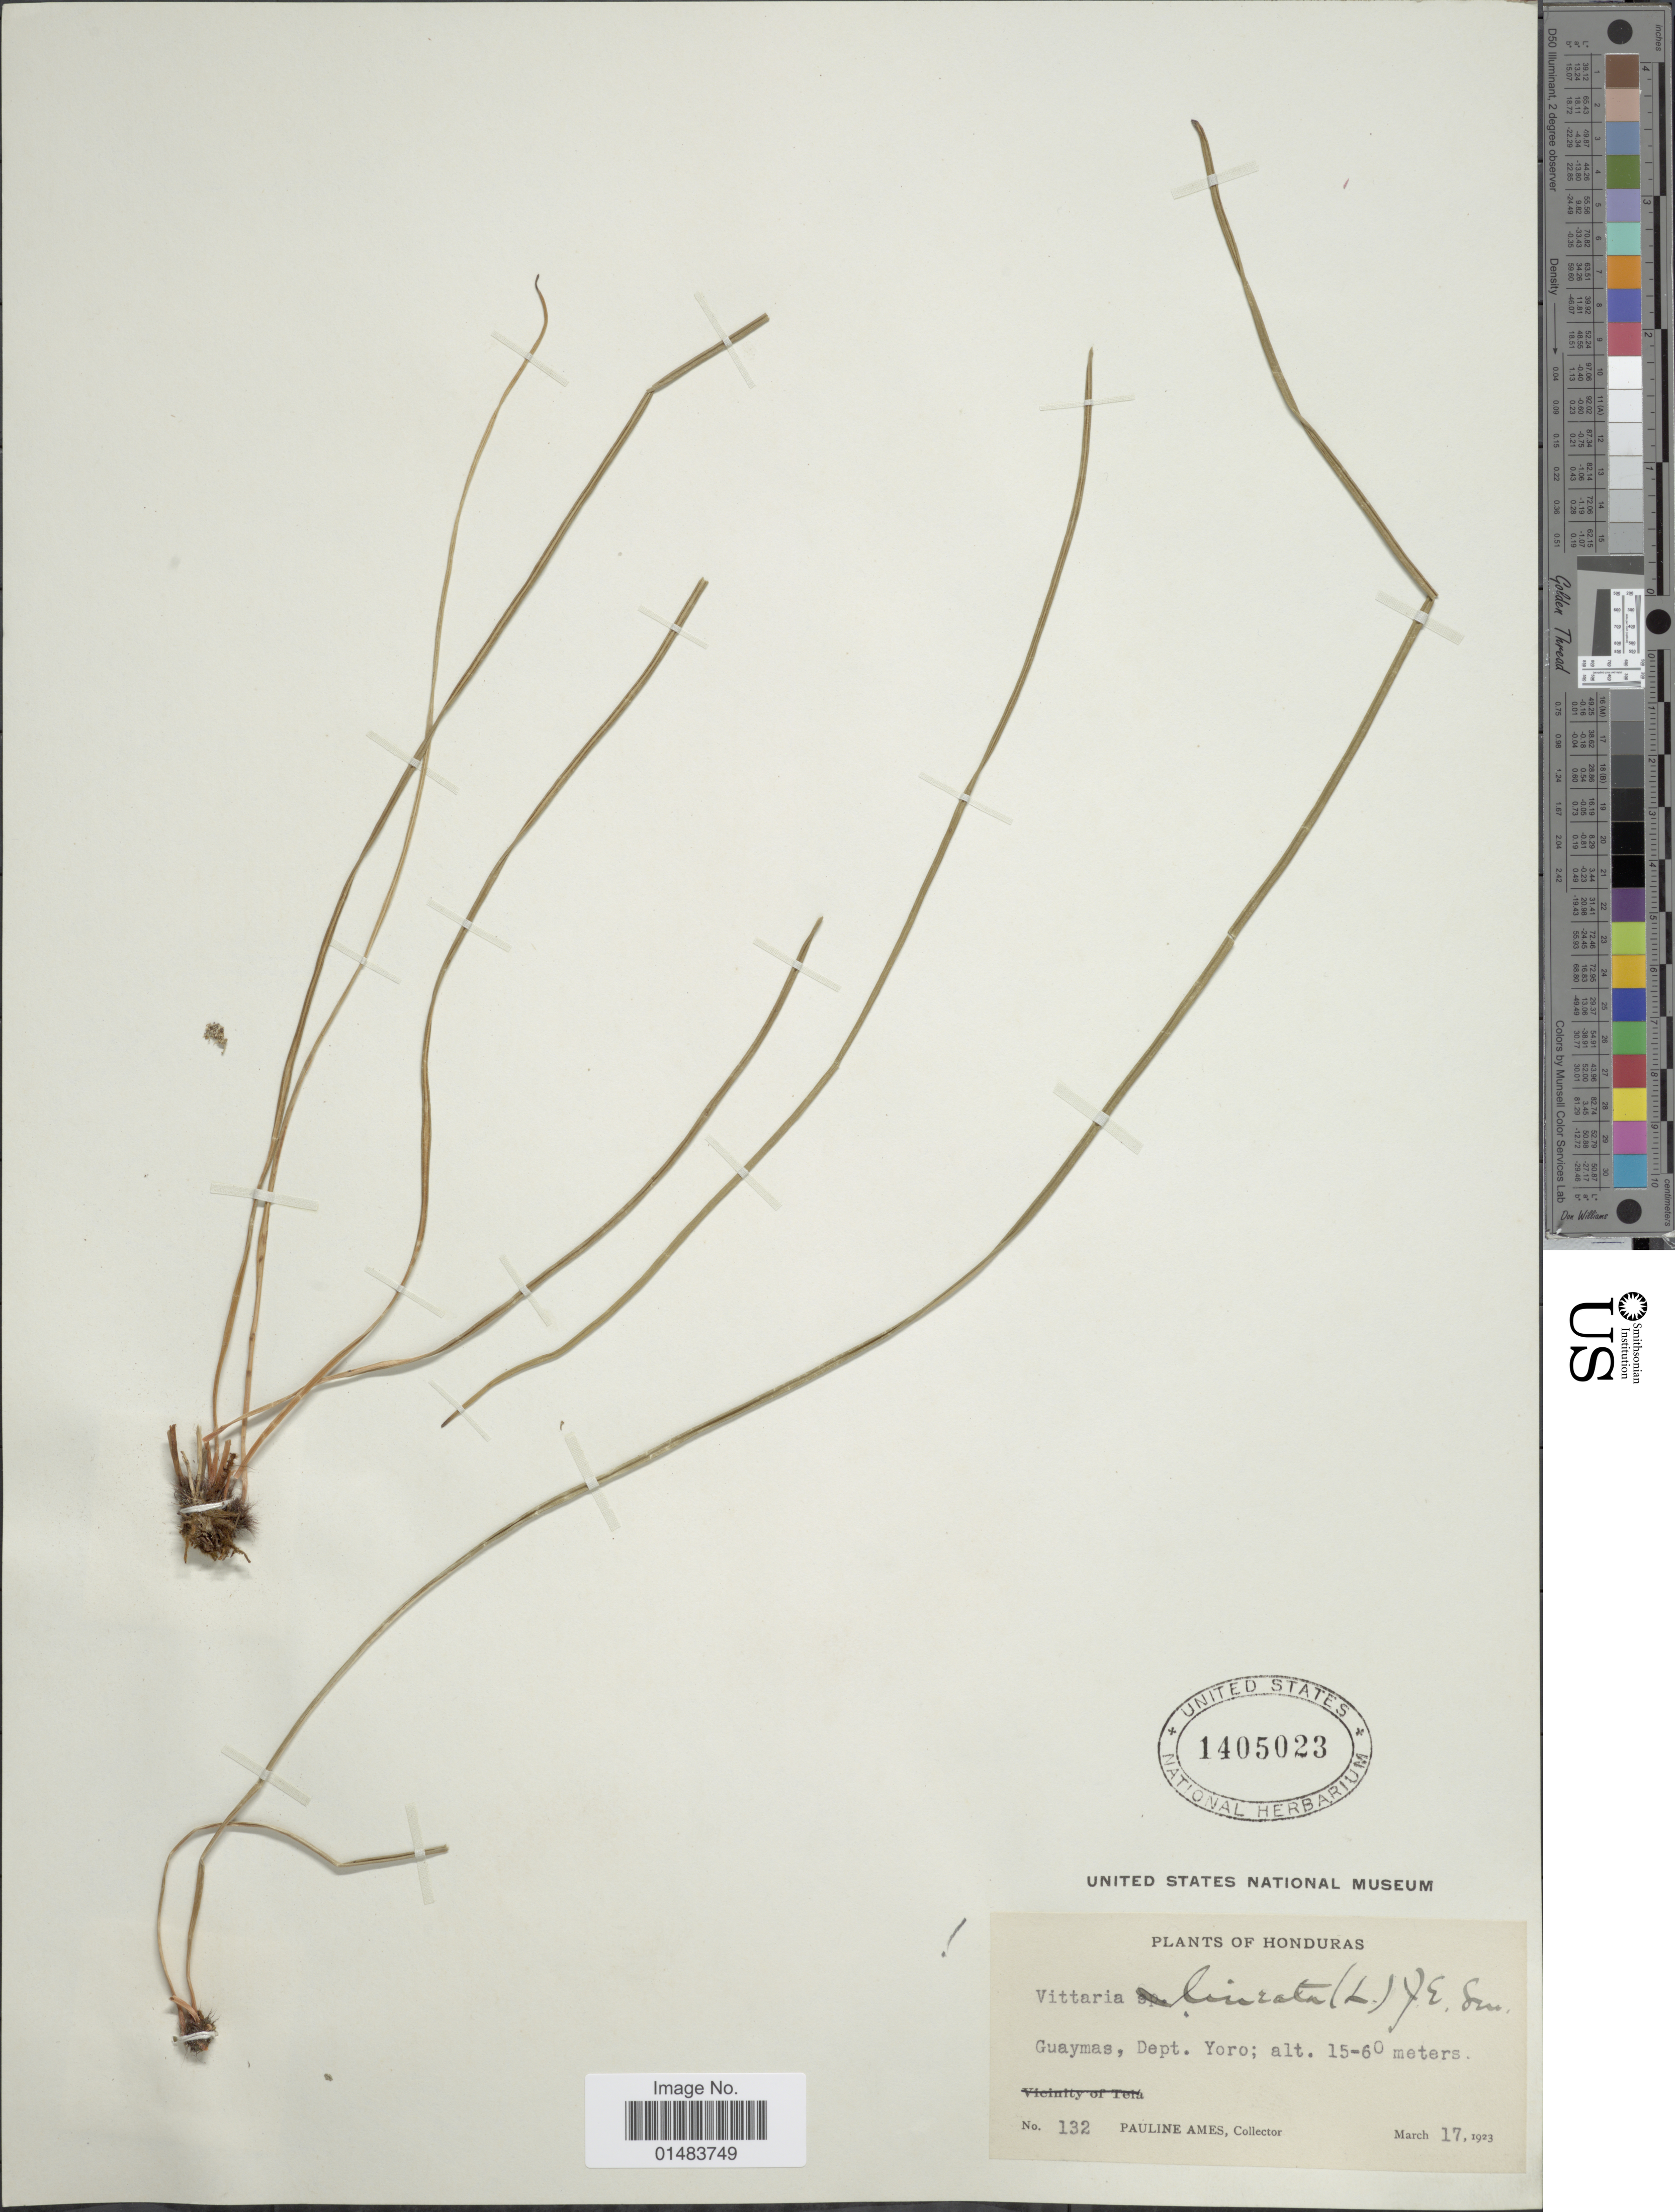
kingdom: Plantae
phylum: Tracheophyta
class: Polypodiopsida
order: Polypodiales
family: Pteridaceae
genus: Vittaria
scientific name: Vittaria lineata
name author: (L.) Sm.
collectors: P. Ames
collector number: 132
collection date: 1923-03-17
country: Honduras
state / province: Yoro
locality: Guaymas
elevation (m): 15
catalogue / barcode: US 1405023